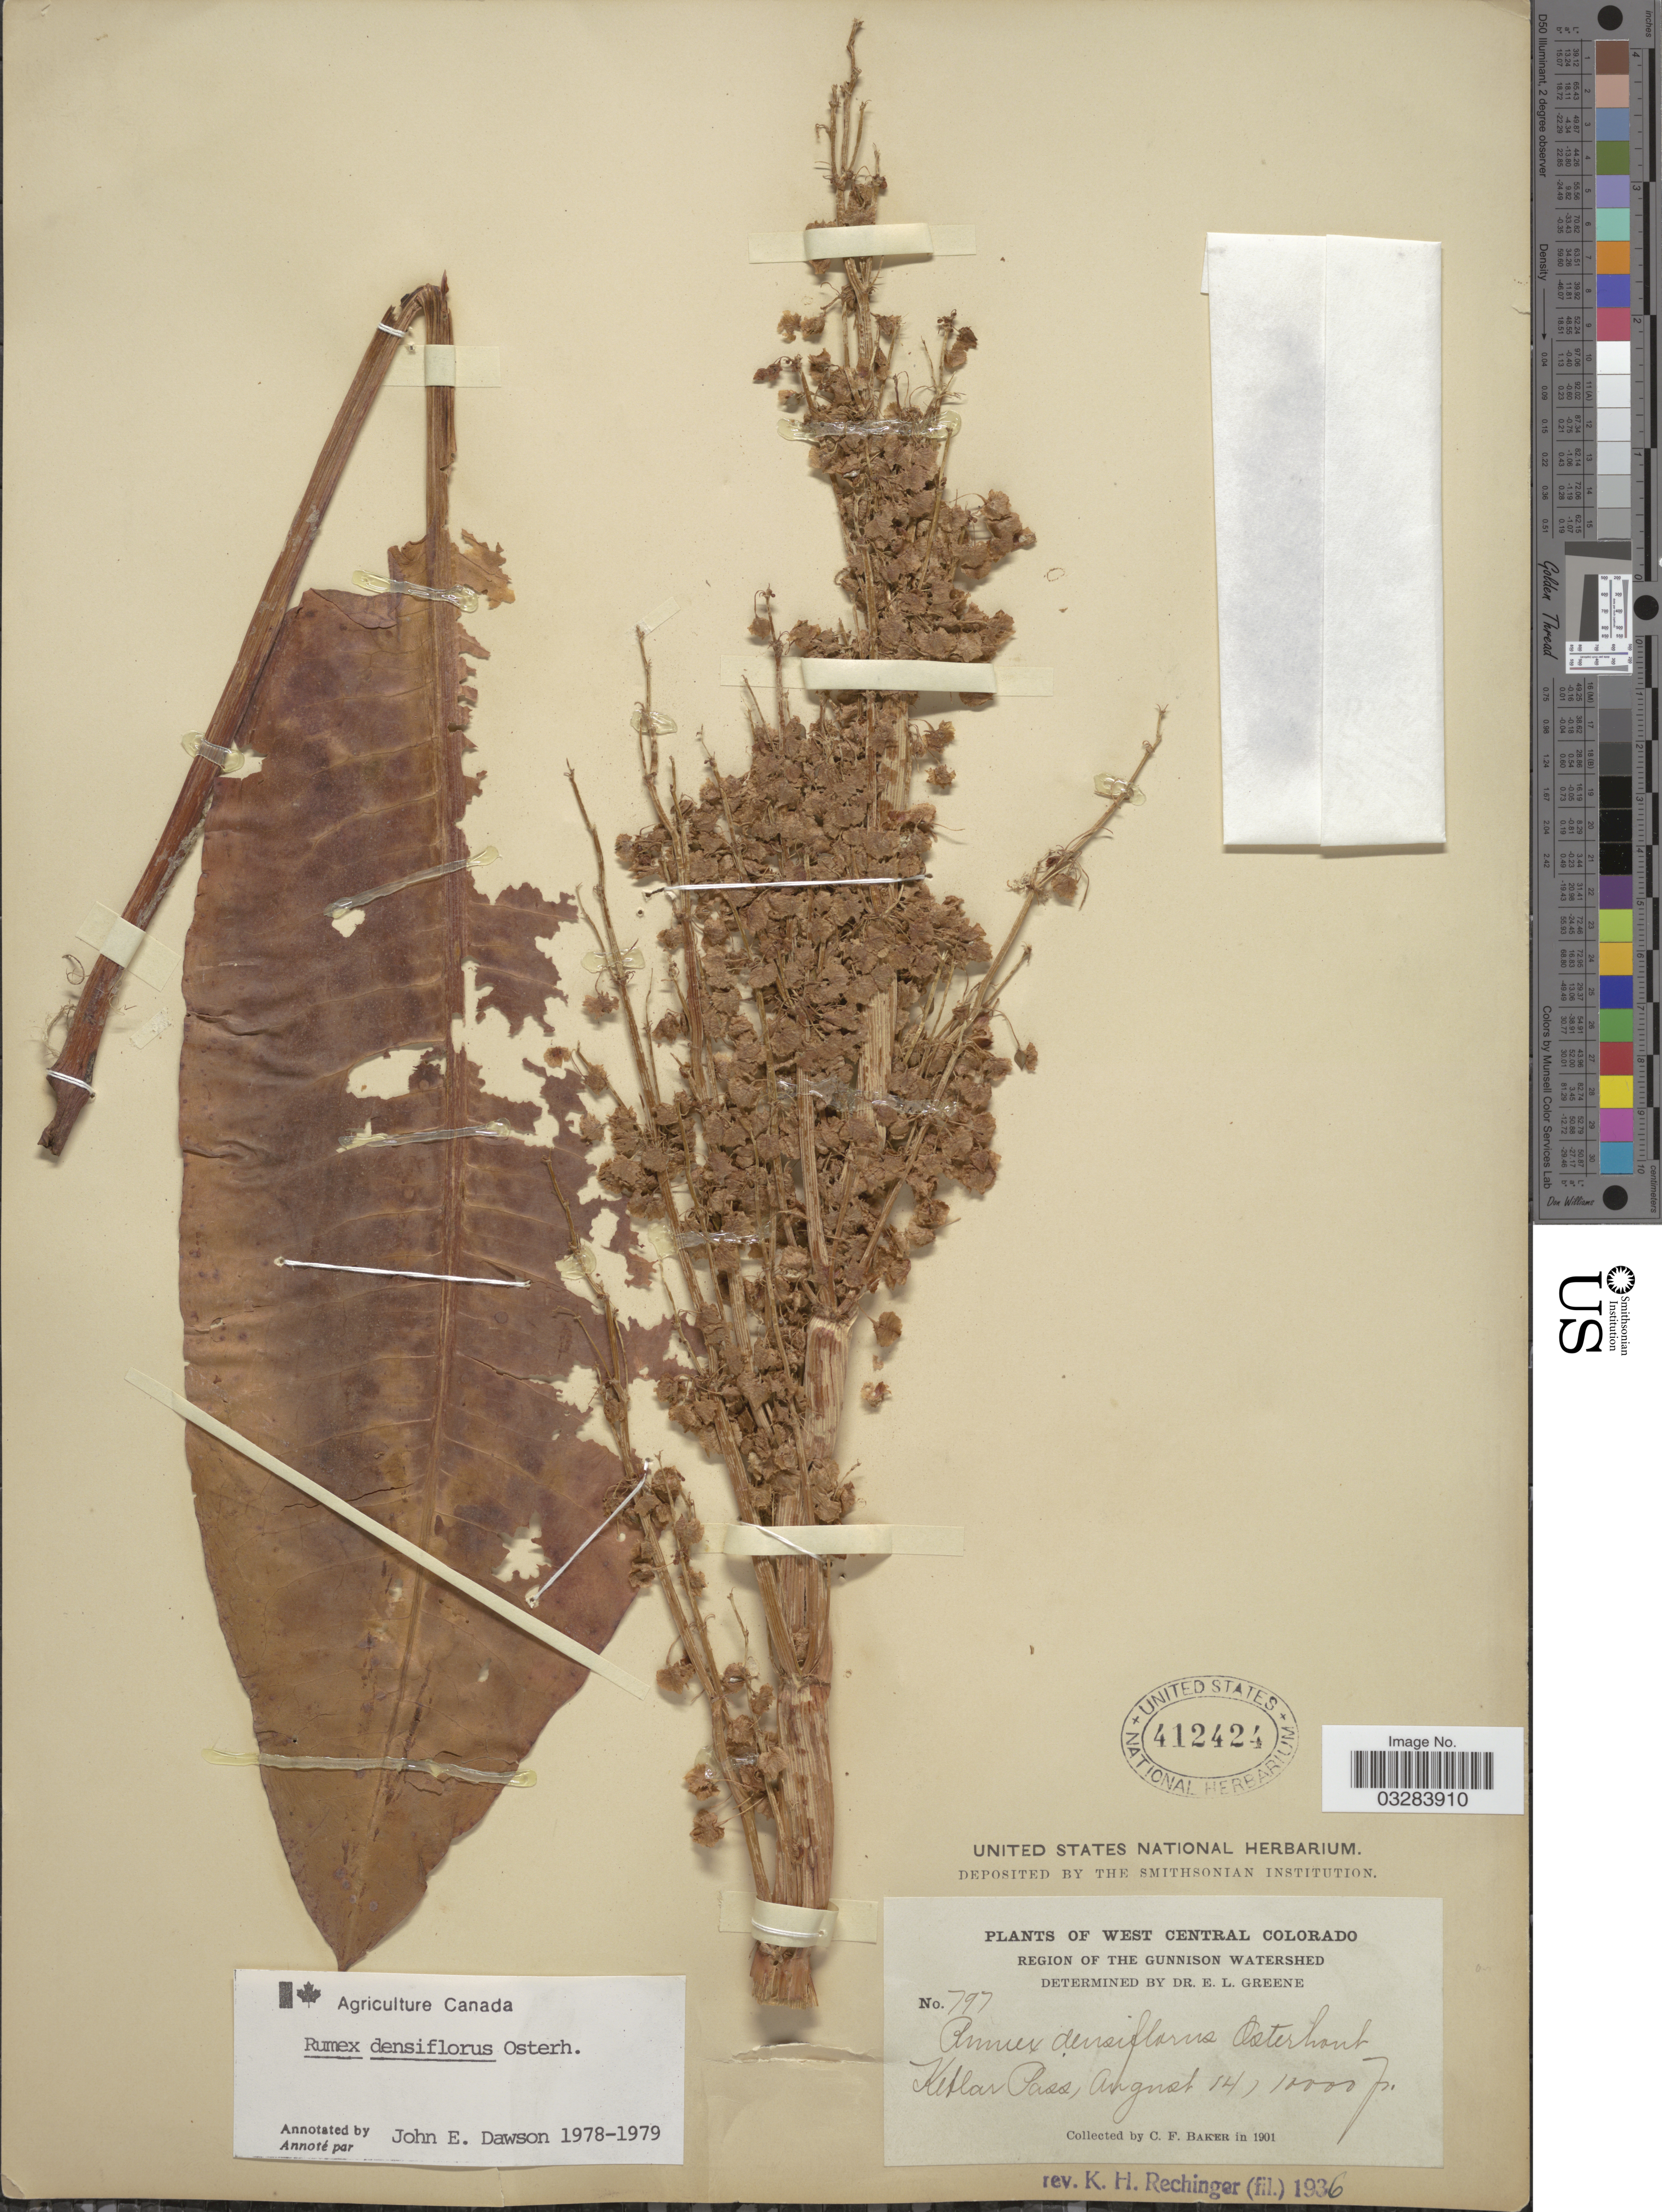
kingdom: Plantae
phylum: Tracheophyta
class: Magnoliopsida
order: Caryophyllales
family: Polygonaceae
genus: Rumex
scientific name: Rumex densiflorus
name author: Osterh.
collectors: C. F. Baker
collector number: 797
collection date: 1901-08-14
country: United States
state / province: Colorado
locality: West Central Colorado. Region of The Gunnison Watershed. Keblar Pass.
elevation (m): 3048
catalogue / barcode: US 412424